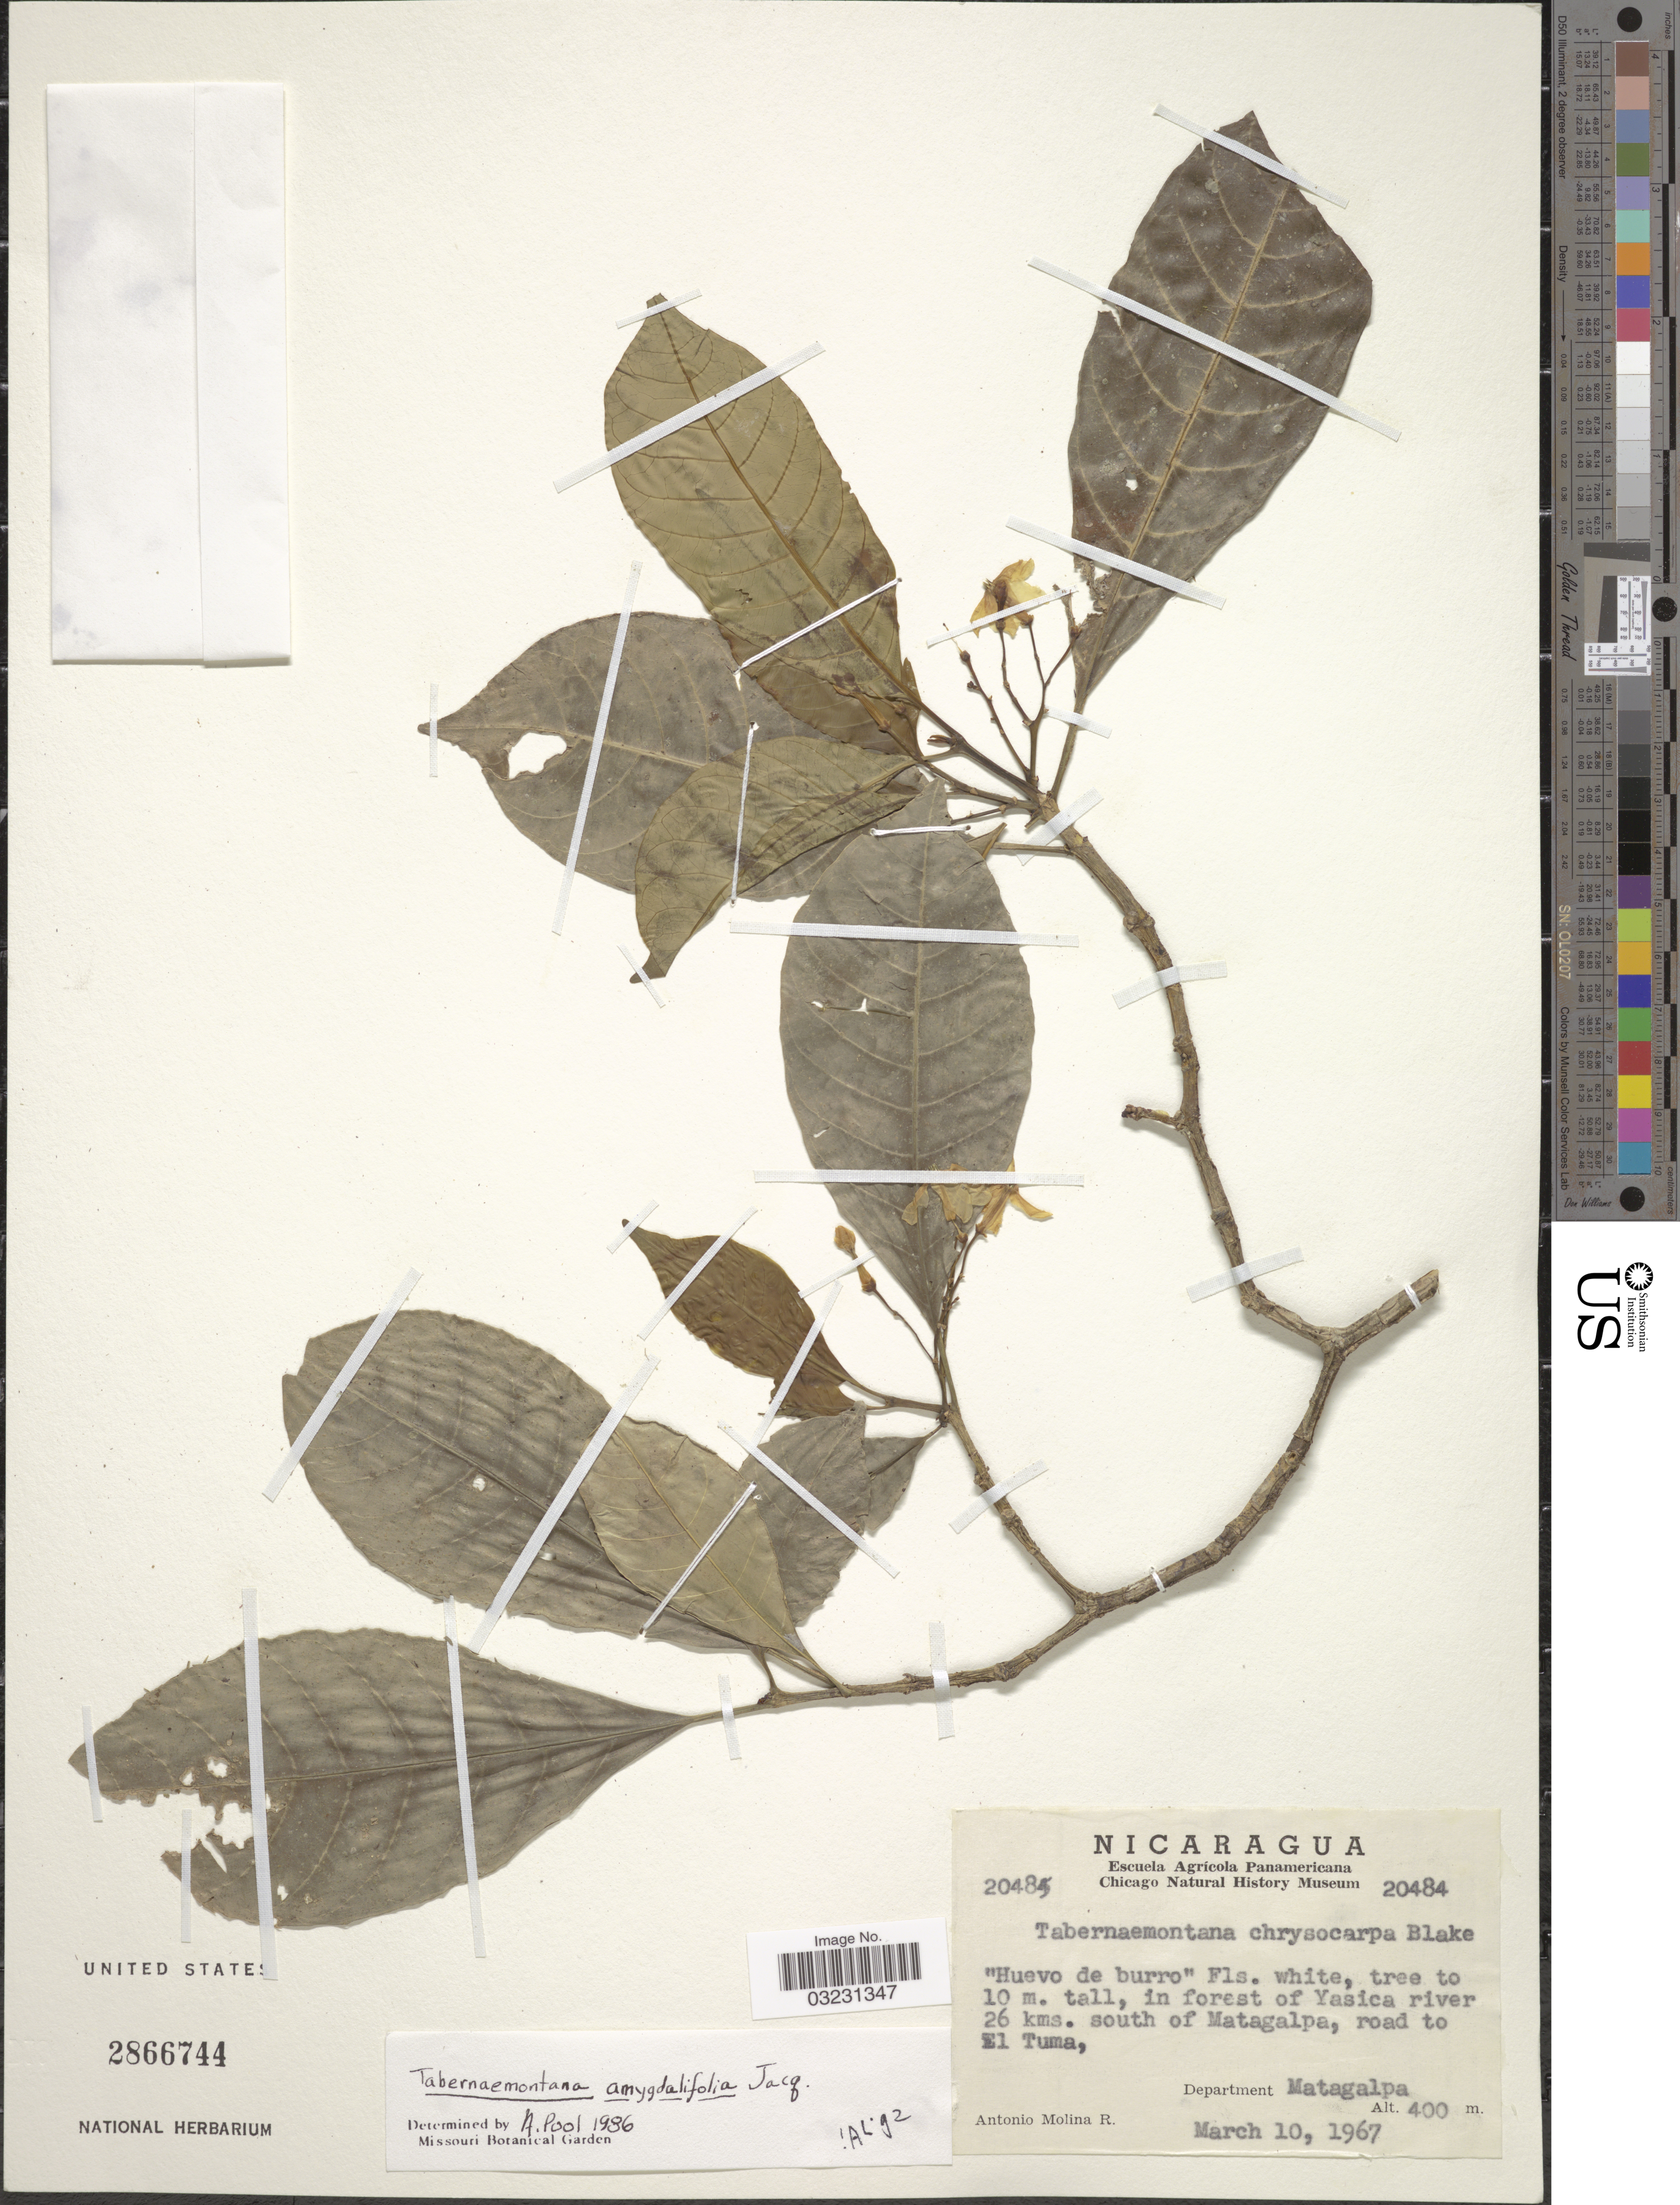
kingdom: Plantae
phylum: Tracheophyta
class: Magnoliopsida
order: Gentianales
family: Apocynaceae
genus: Tabernaemontana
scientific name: Tabernaemontana amygdalifolia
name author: Jacq.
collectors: A. Molina R.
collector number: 20485*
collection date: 1967-03-10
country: Nicaragua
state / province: Matagalpa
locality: In forest of Yasica river, 26 kms. south of Matagalpa, road to El Tuma, Department Matagalpa.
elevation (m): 400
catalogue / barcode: US 2866744